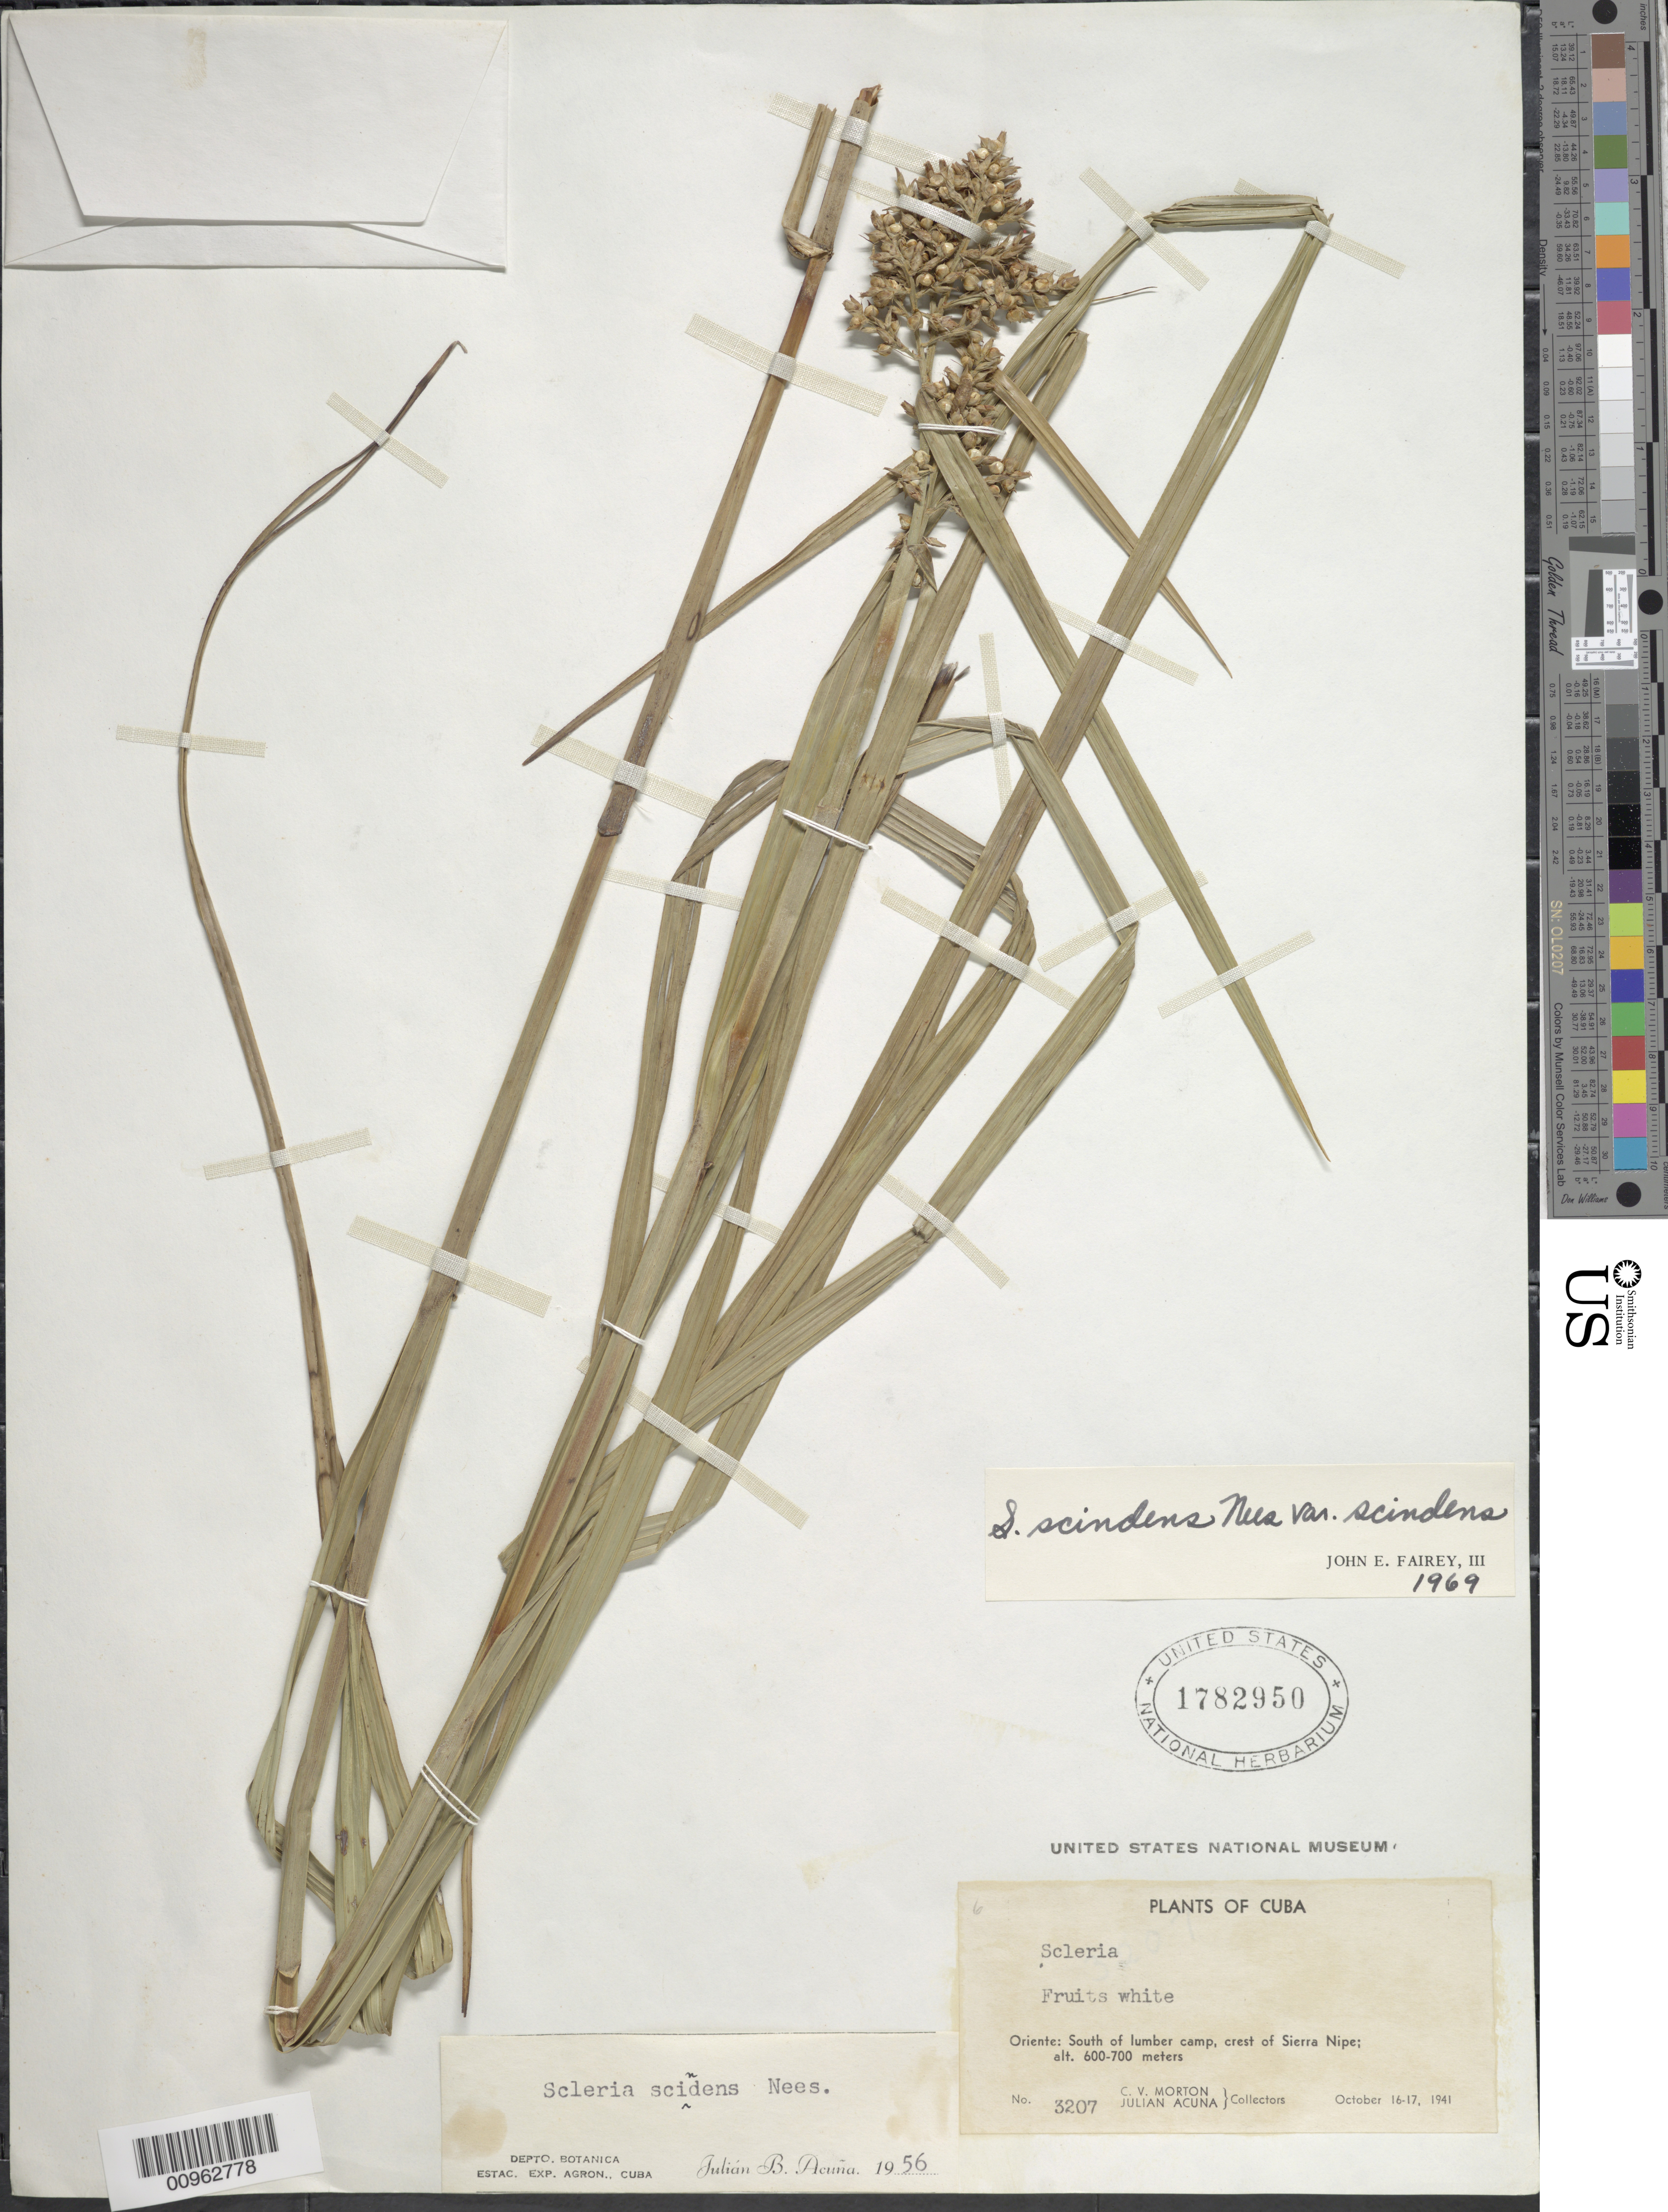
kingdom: Plantae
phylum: Tracheophyta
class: Liliopsida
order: Poales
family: Cyperaceae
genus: Scleria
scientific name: Scleria chlorantha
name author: Boeckeler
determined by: Strong, Mark T., (BOT), Smithsonian Institution - National Museum of Natural History (UNITED STATES)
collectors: C. V. Morton & J. Acuña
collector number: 3207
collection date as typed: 16 Oct 1941 to 17 Oct 1941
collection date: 1941-10-16/1941-10-17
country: Cuba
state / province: Holguín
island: Cuba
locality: South of lumber camp, crest of Sierra Nipe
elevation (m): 600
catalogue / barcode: US 1782950